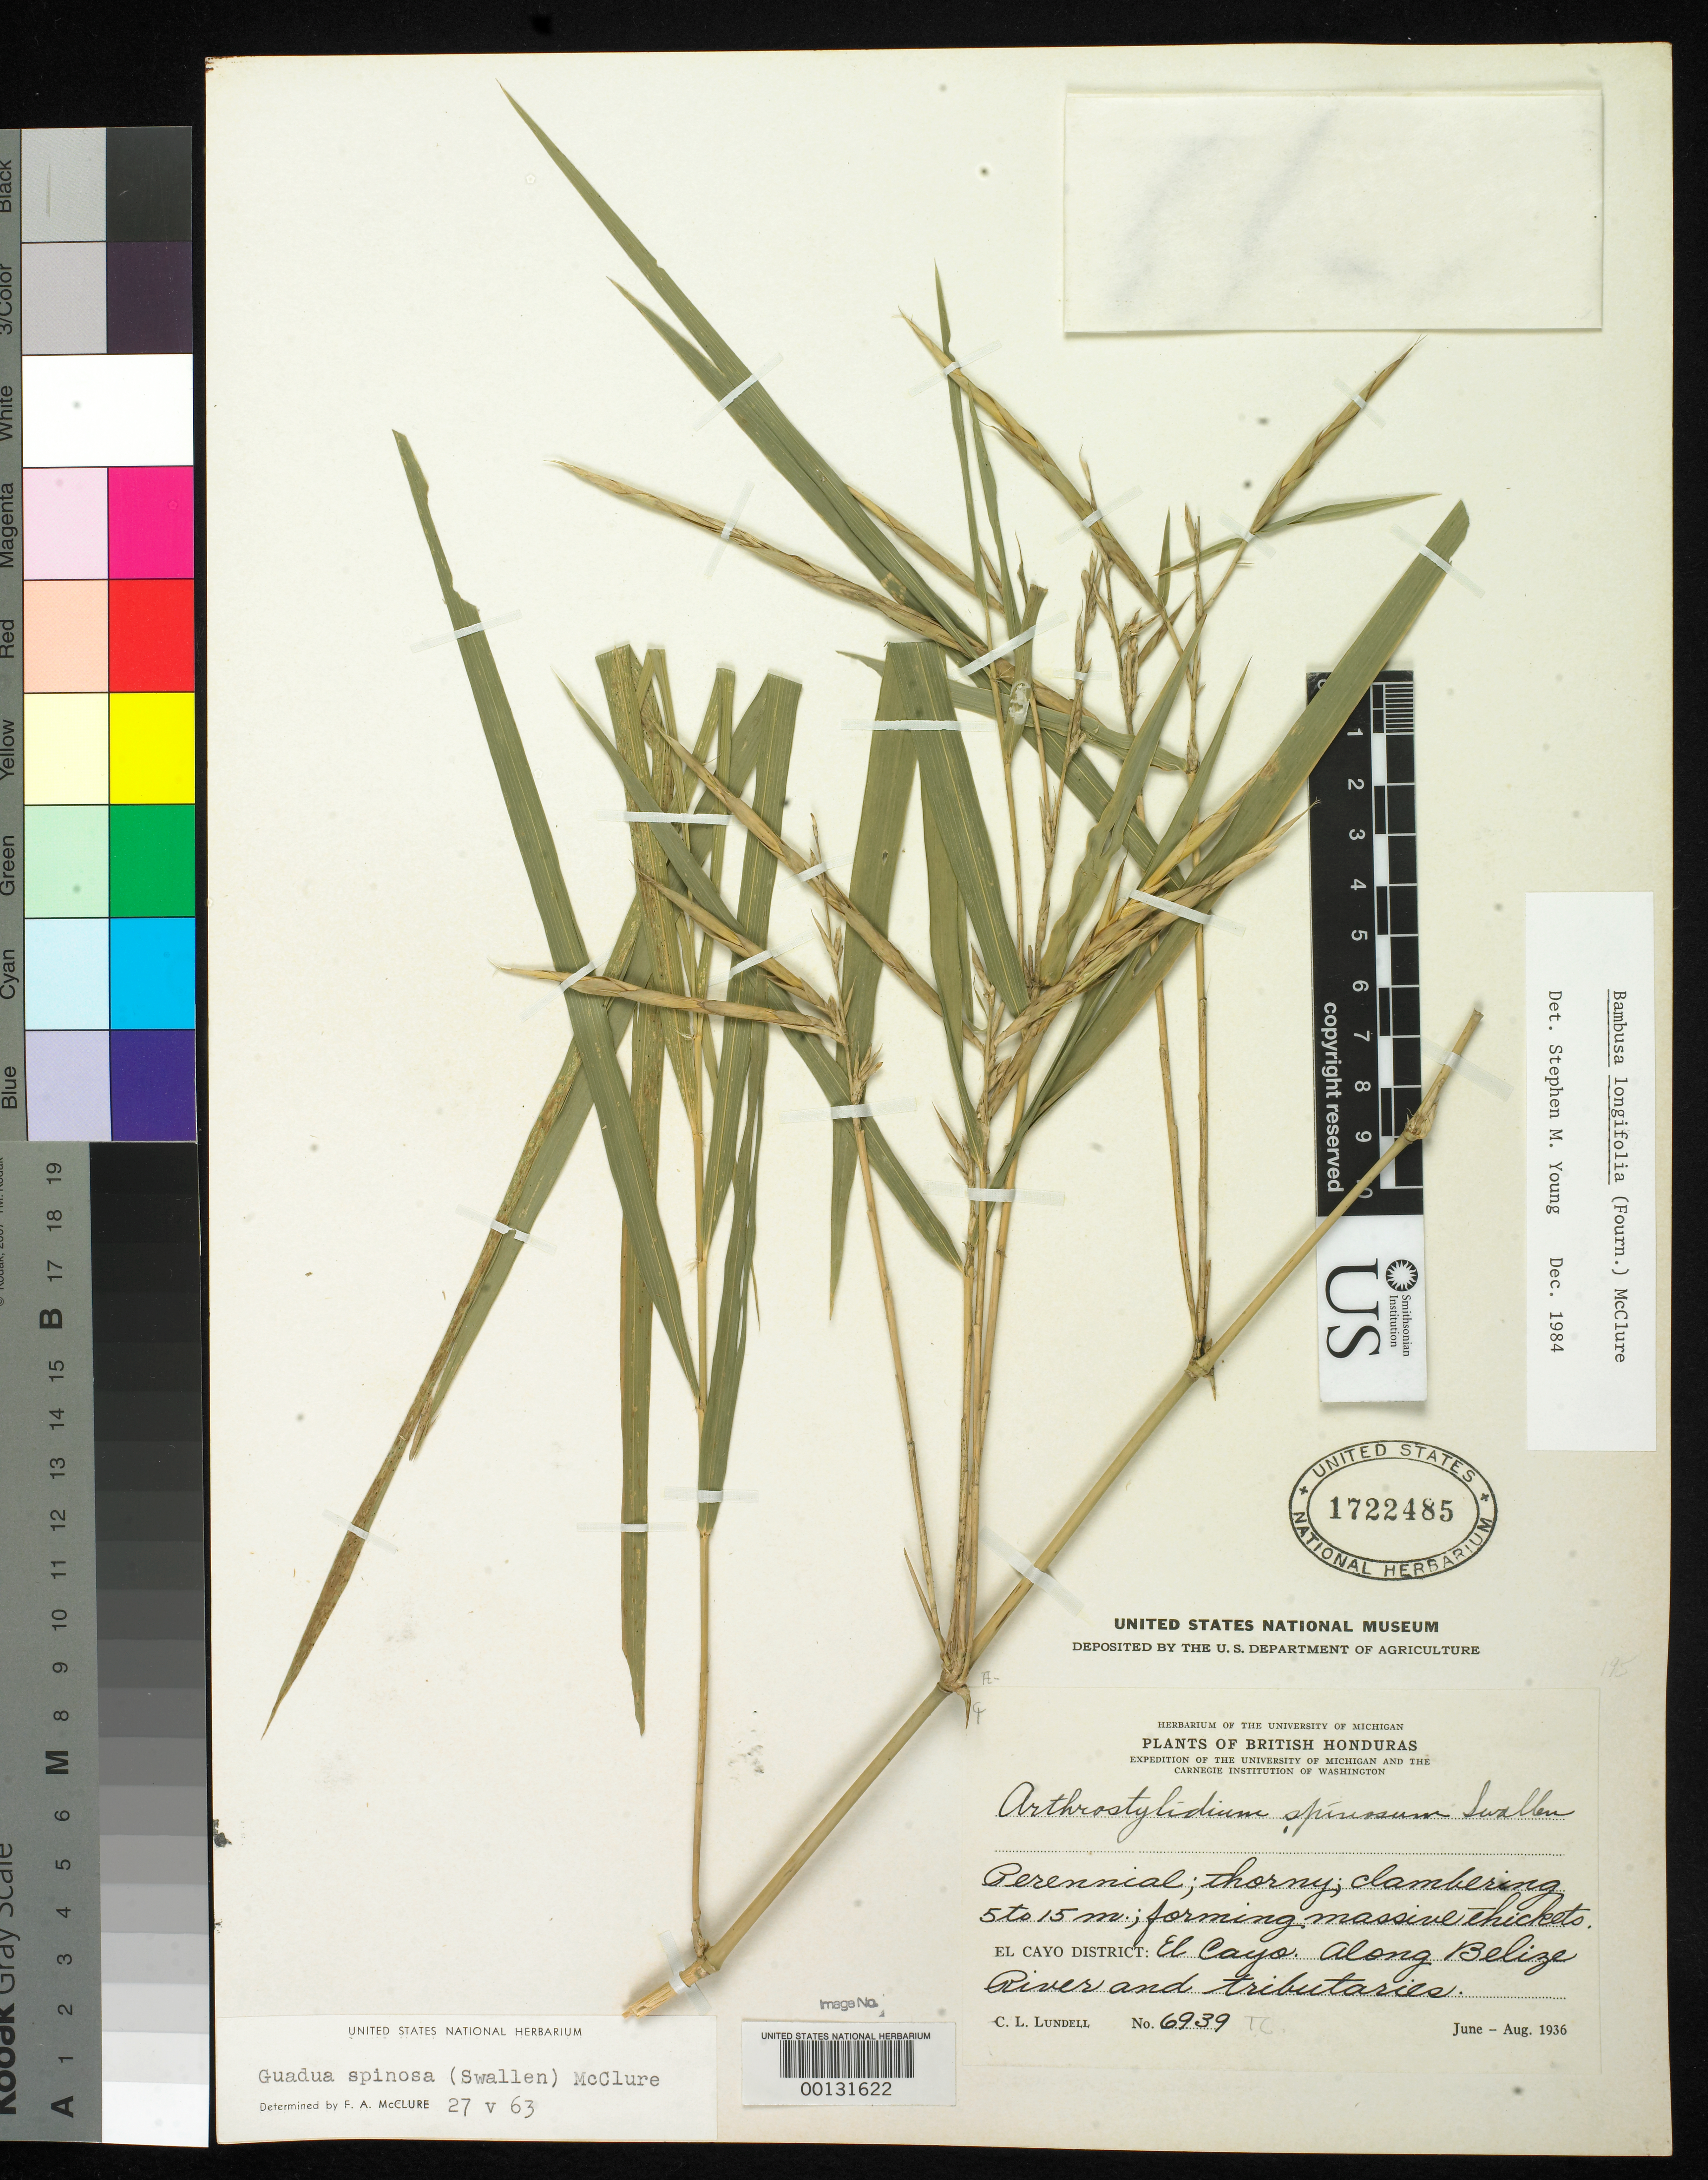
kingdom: Plantae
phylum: Tracheophyta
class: Liliopsida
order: Poales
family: Poaceae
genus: Arthrostylidium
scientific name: Arthrostylidium spinosum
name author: Swallen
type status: Isotype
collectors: C. L. Lundell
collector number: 6939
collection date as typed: Jun 1936 to -- Aug 1936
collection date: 1936-06/1936-08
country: Belize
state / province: Cayo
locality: El Cayo, along Belize River & tributaries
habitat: River and tributaries.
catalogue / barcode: US 1722485